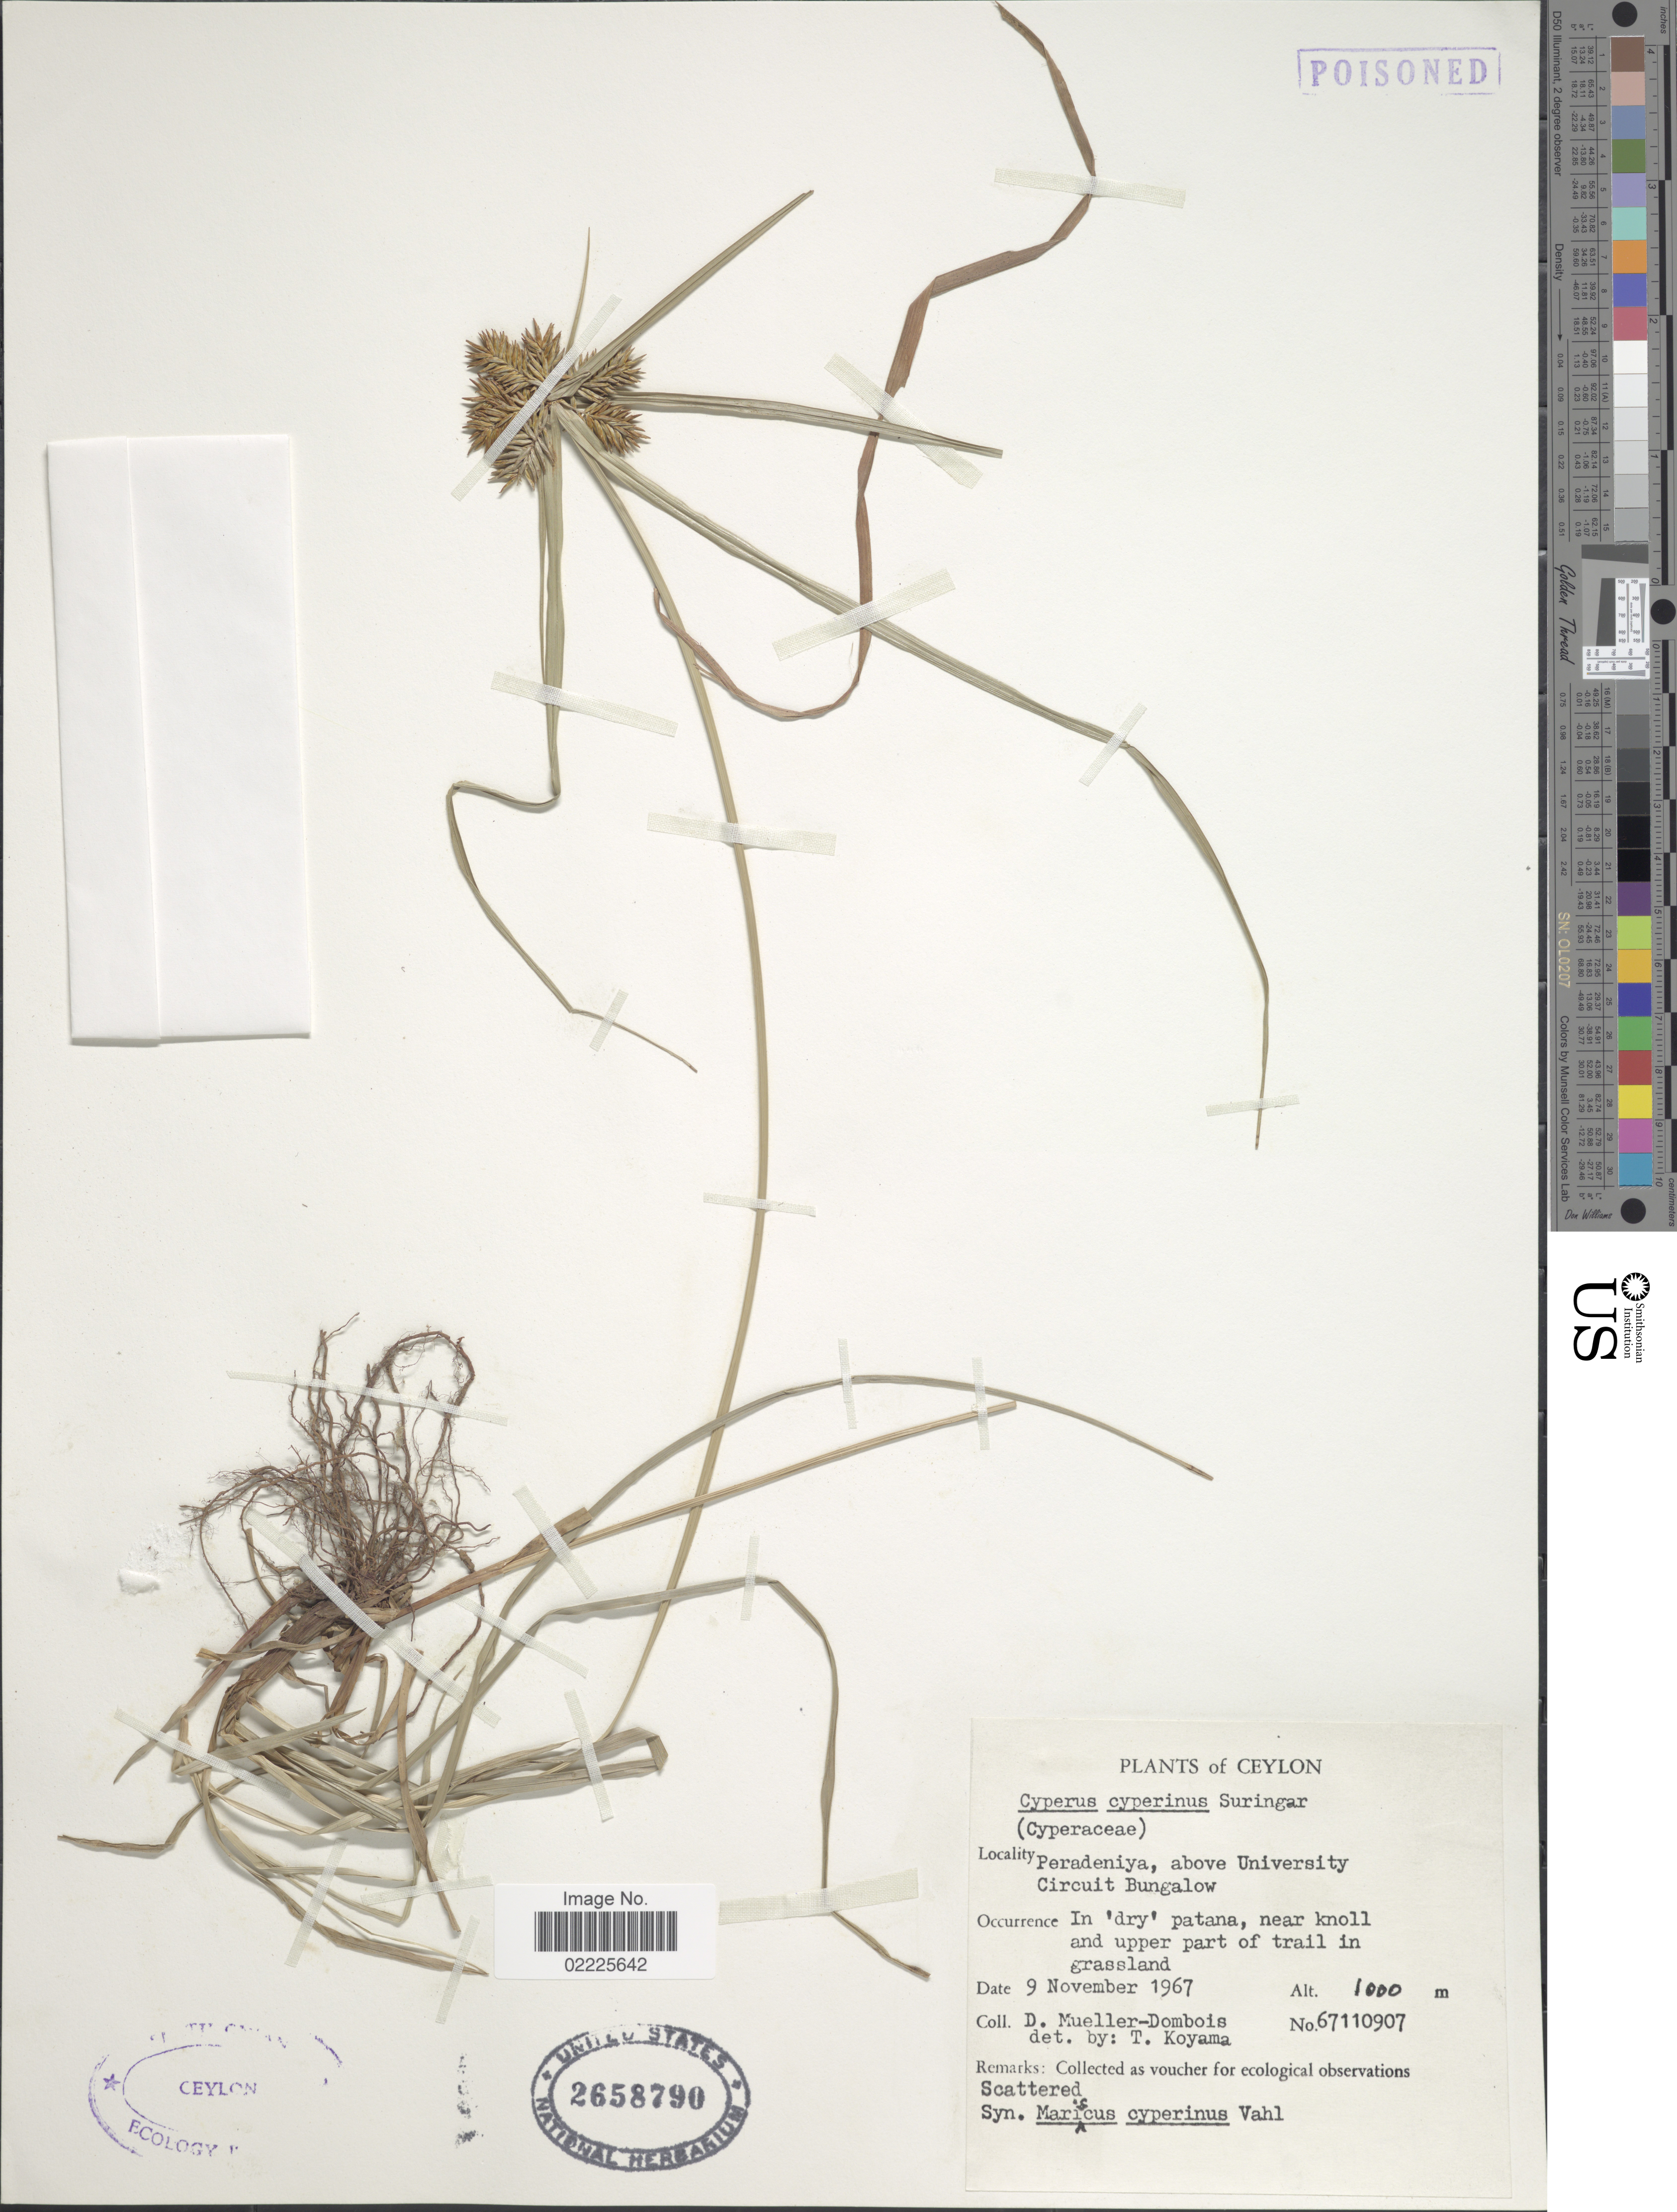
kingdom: Plantae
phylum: Tracheophyta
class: Liliopsida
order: Poales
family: Cyperaceae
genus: Cyperus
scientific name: Cyperus cyperinus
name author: (Retz.) Valck. Sur.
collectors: D. Mueller-Dombois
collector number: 67110907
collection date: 1967-11-09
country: Sri Lanka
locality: Ceylon, Peradeniya, above University Circuit Bungalow, in 'dry'patana, near knoll and upper part of trail in grassland.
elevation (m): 1000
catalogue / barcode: US 2658790